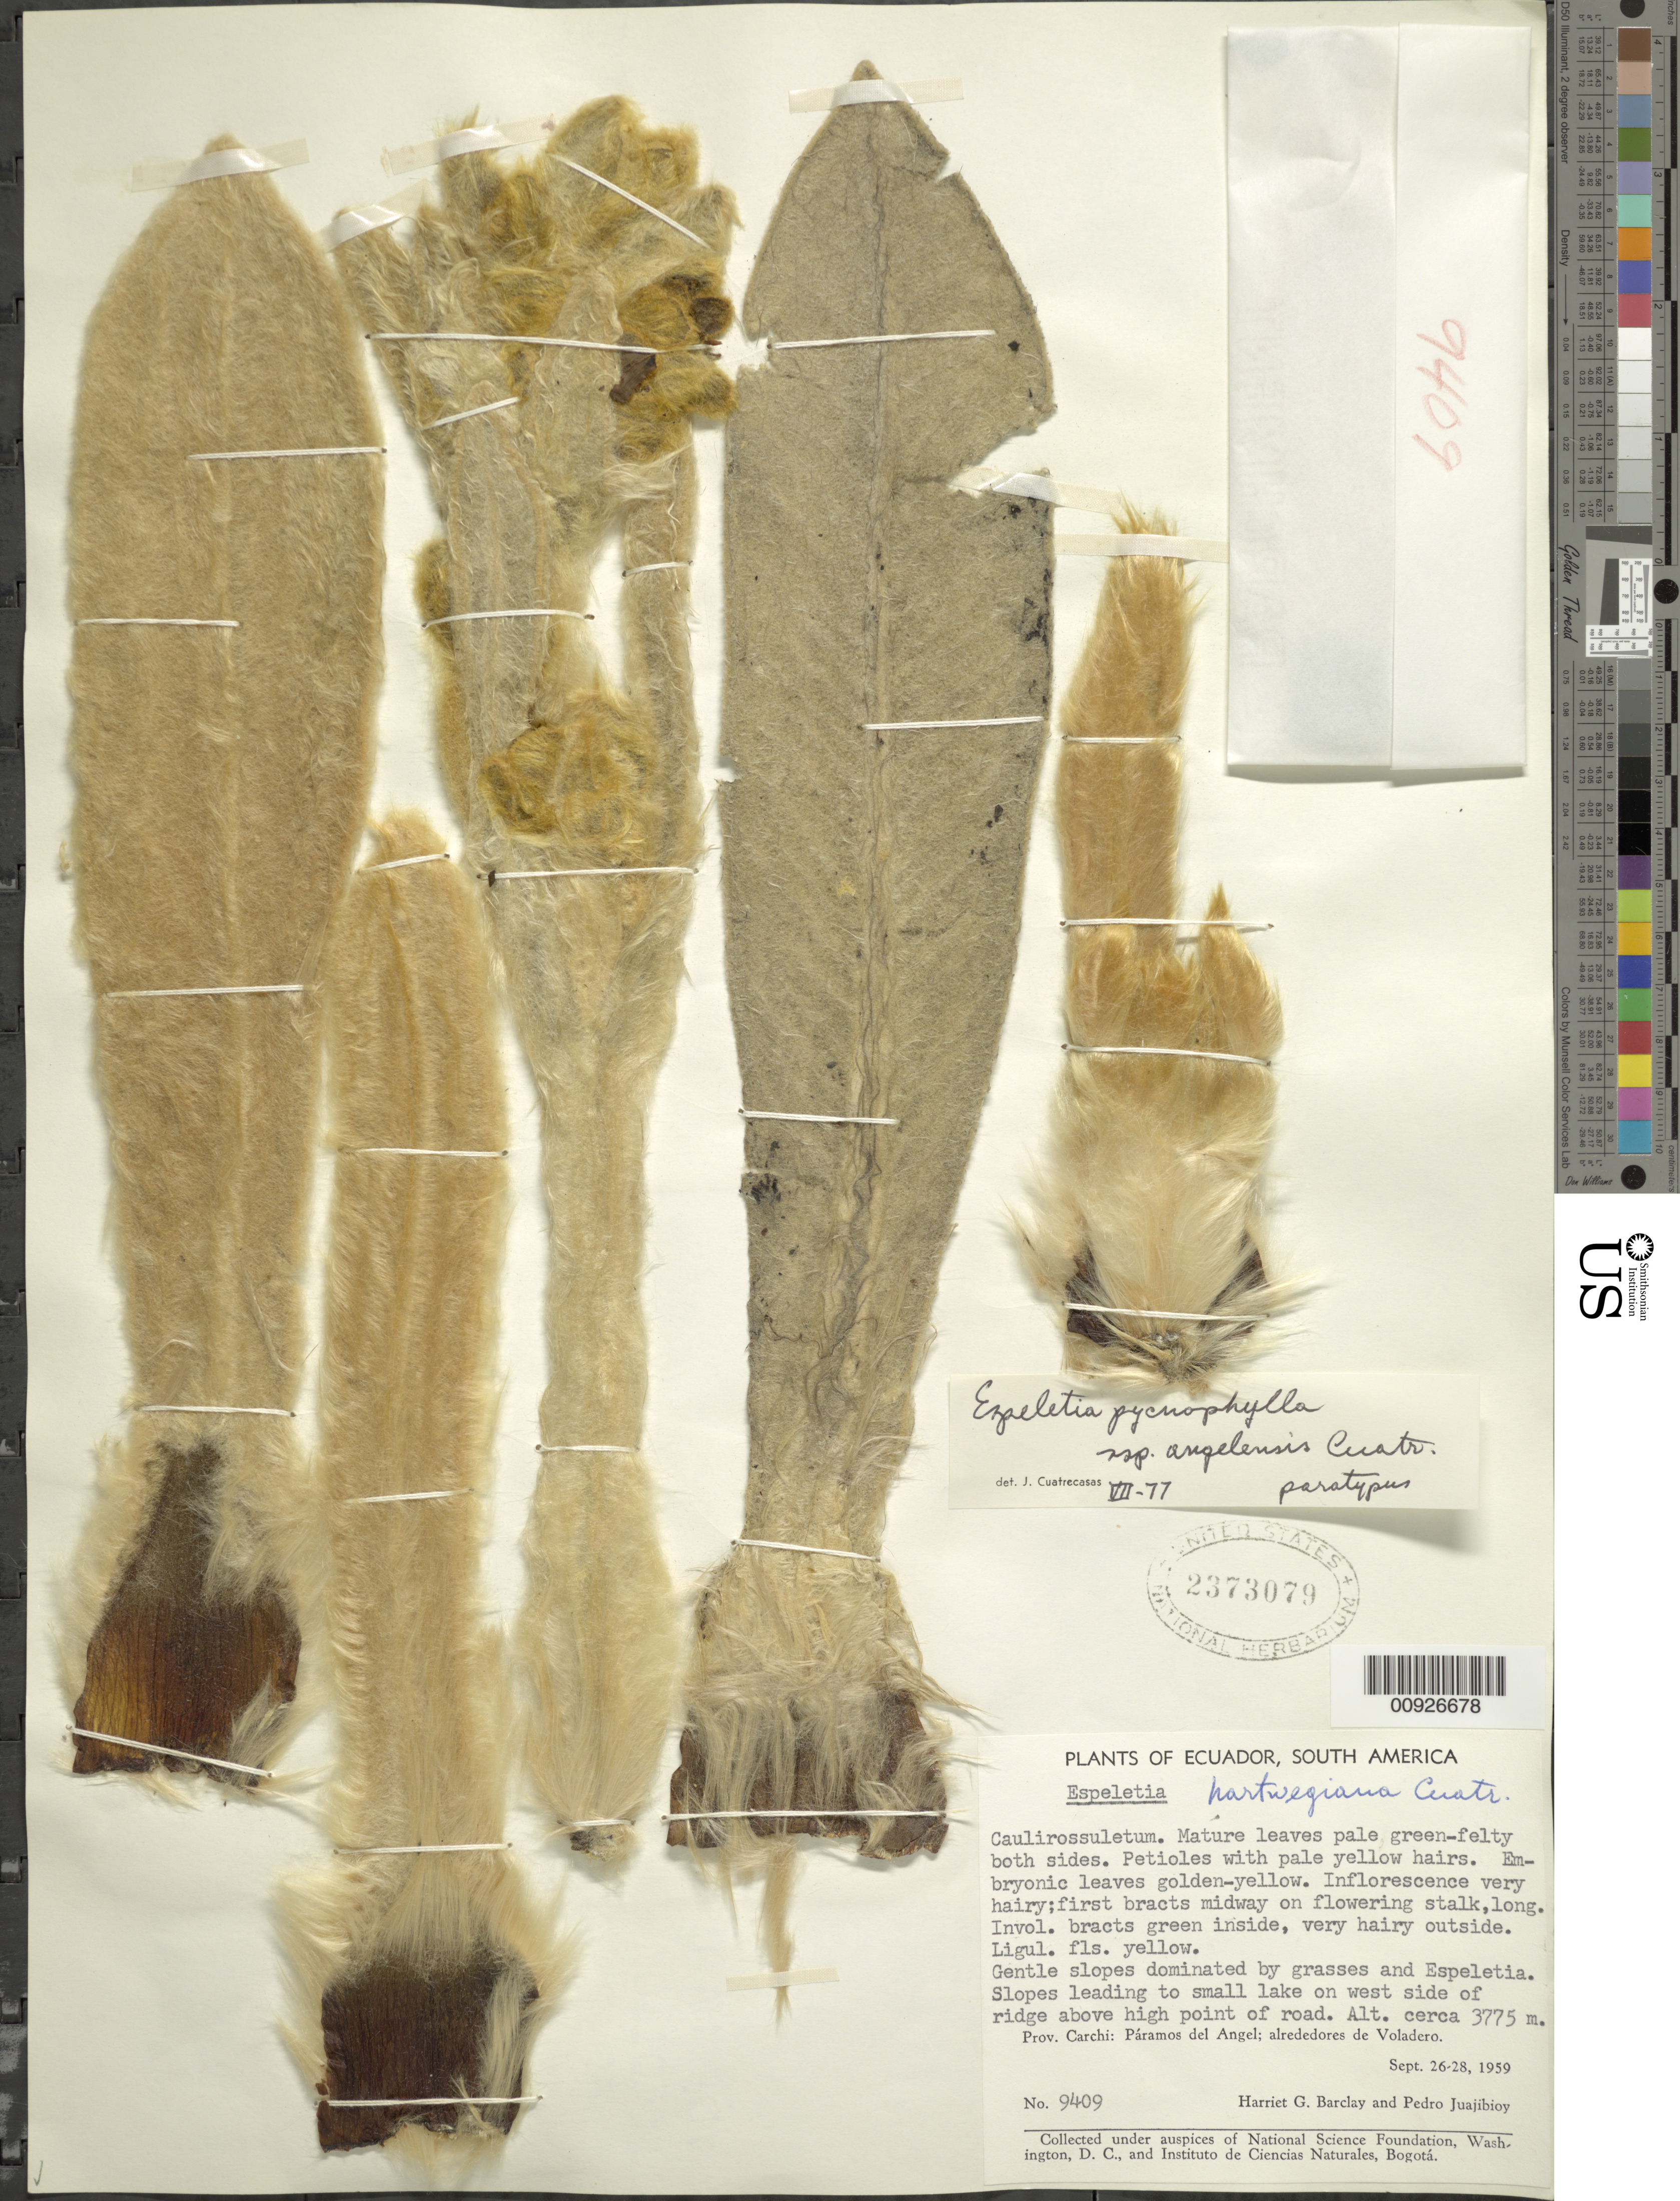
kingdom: Plantae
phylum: Tracheophyta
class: Magnoliopsida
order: Asterales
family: Asteraceae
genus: Espeletia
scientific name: Espeletia pycnophylla subsp. angelensis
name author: Cuatrec.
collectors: H. G. Barclay & P. Juajibioy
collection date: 1959-09-26/1959-09-28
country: Ecuador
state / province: Carchi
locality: Páramo del Ángel. Alrededores de El Voladero. Slopes leading to small lake on west side of ridge above hight point of road.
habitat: Gentle slopes dominated by grasses and Espeletia.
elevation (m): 3775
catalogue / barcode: US 2373079